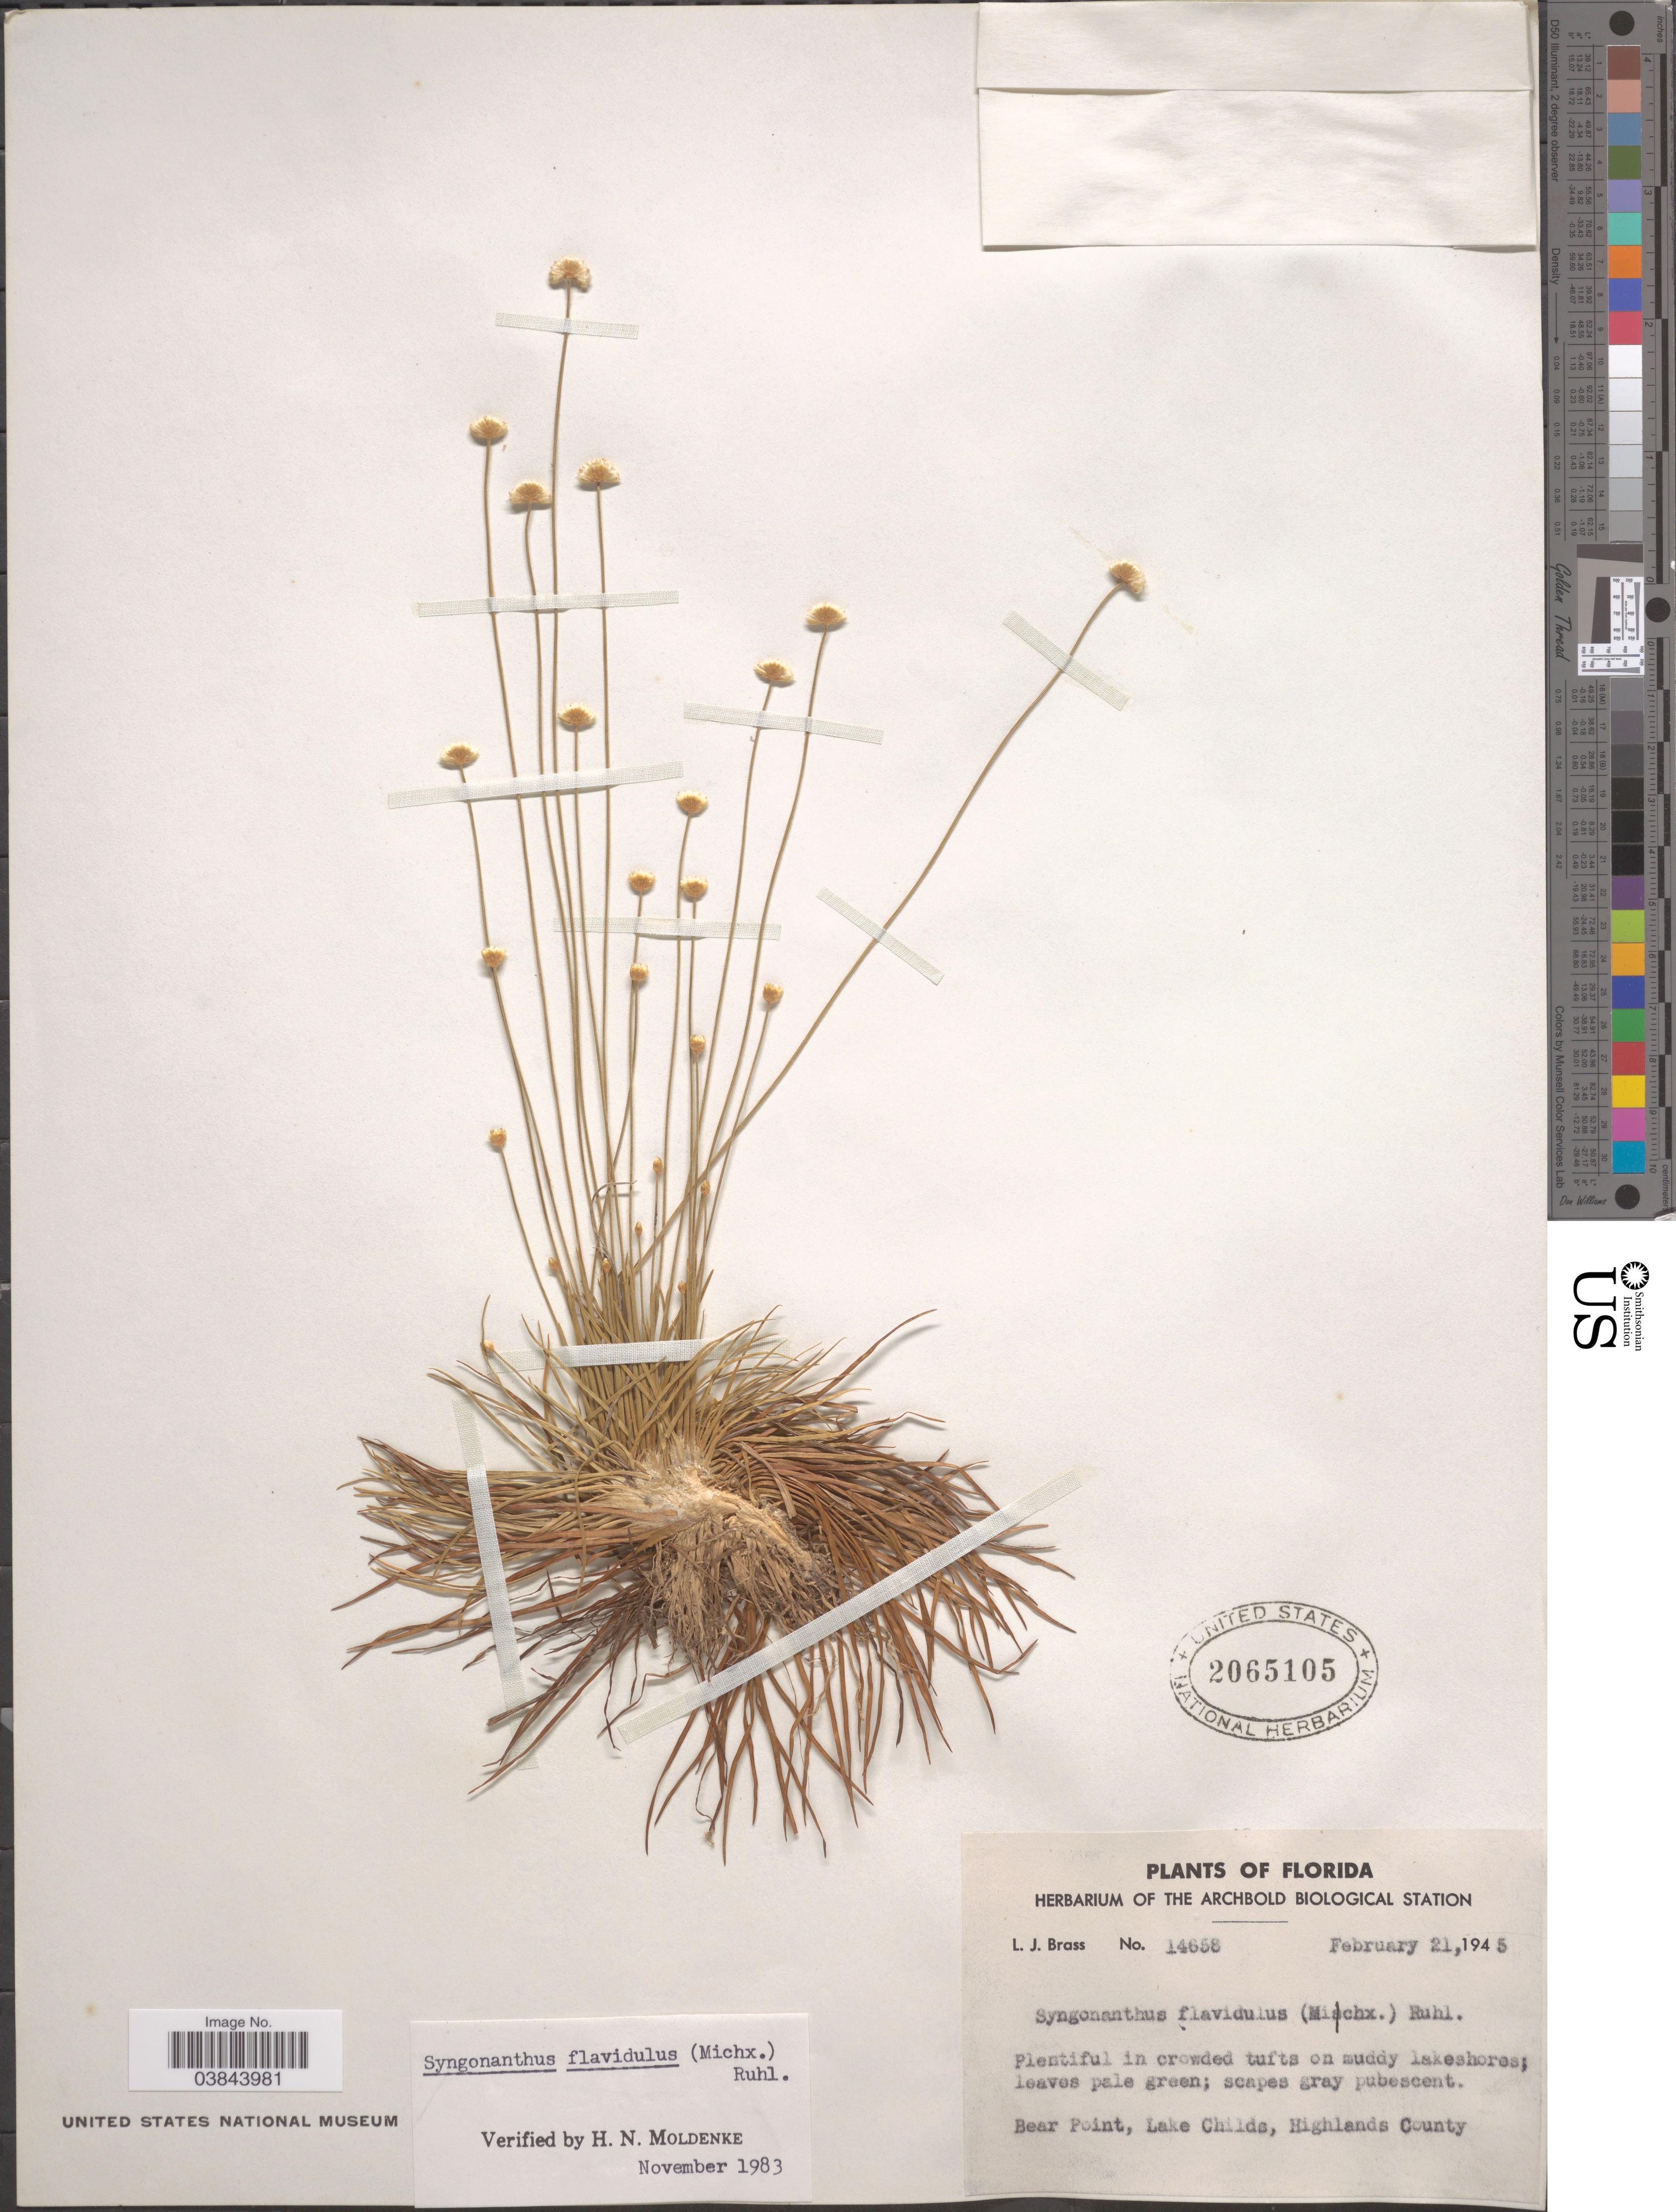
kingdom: Plantae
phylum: Tracheophyta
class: Liliopsida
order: Poales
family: Eriocaulaceae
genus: Syngonanthus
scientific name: Syngonanthus flavidulus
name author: (Michx.) Ruhland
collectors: L. J. Brass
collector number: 14658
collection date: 1945-02-21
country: United States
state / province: Florida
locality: Bear Point, Lake Childs, Highlands County.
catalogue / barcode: US 2065105